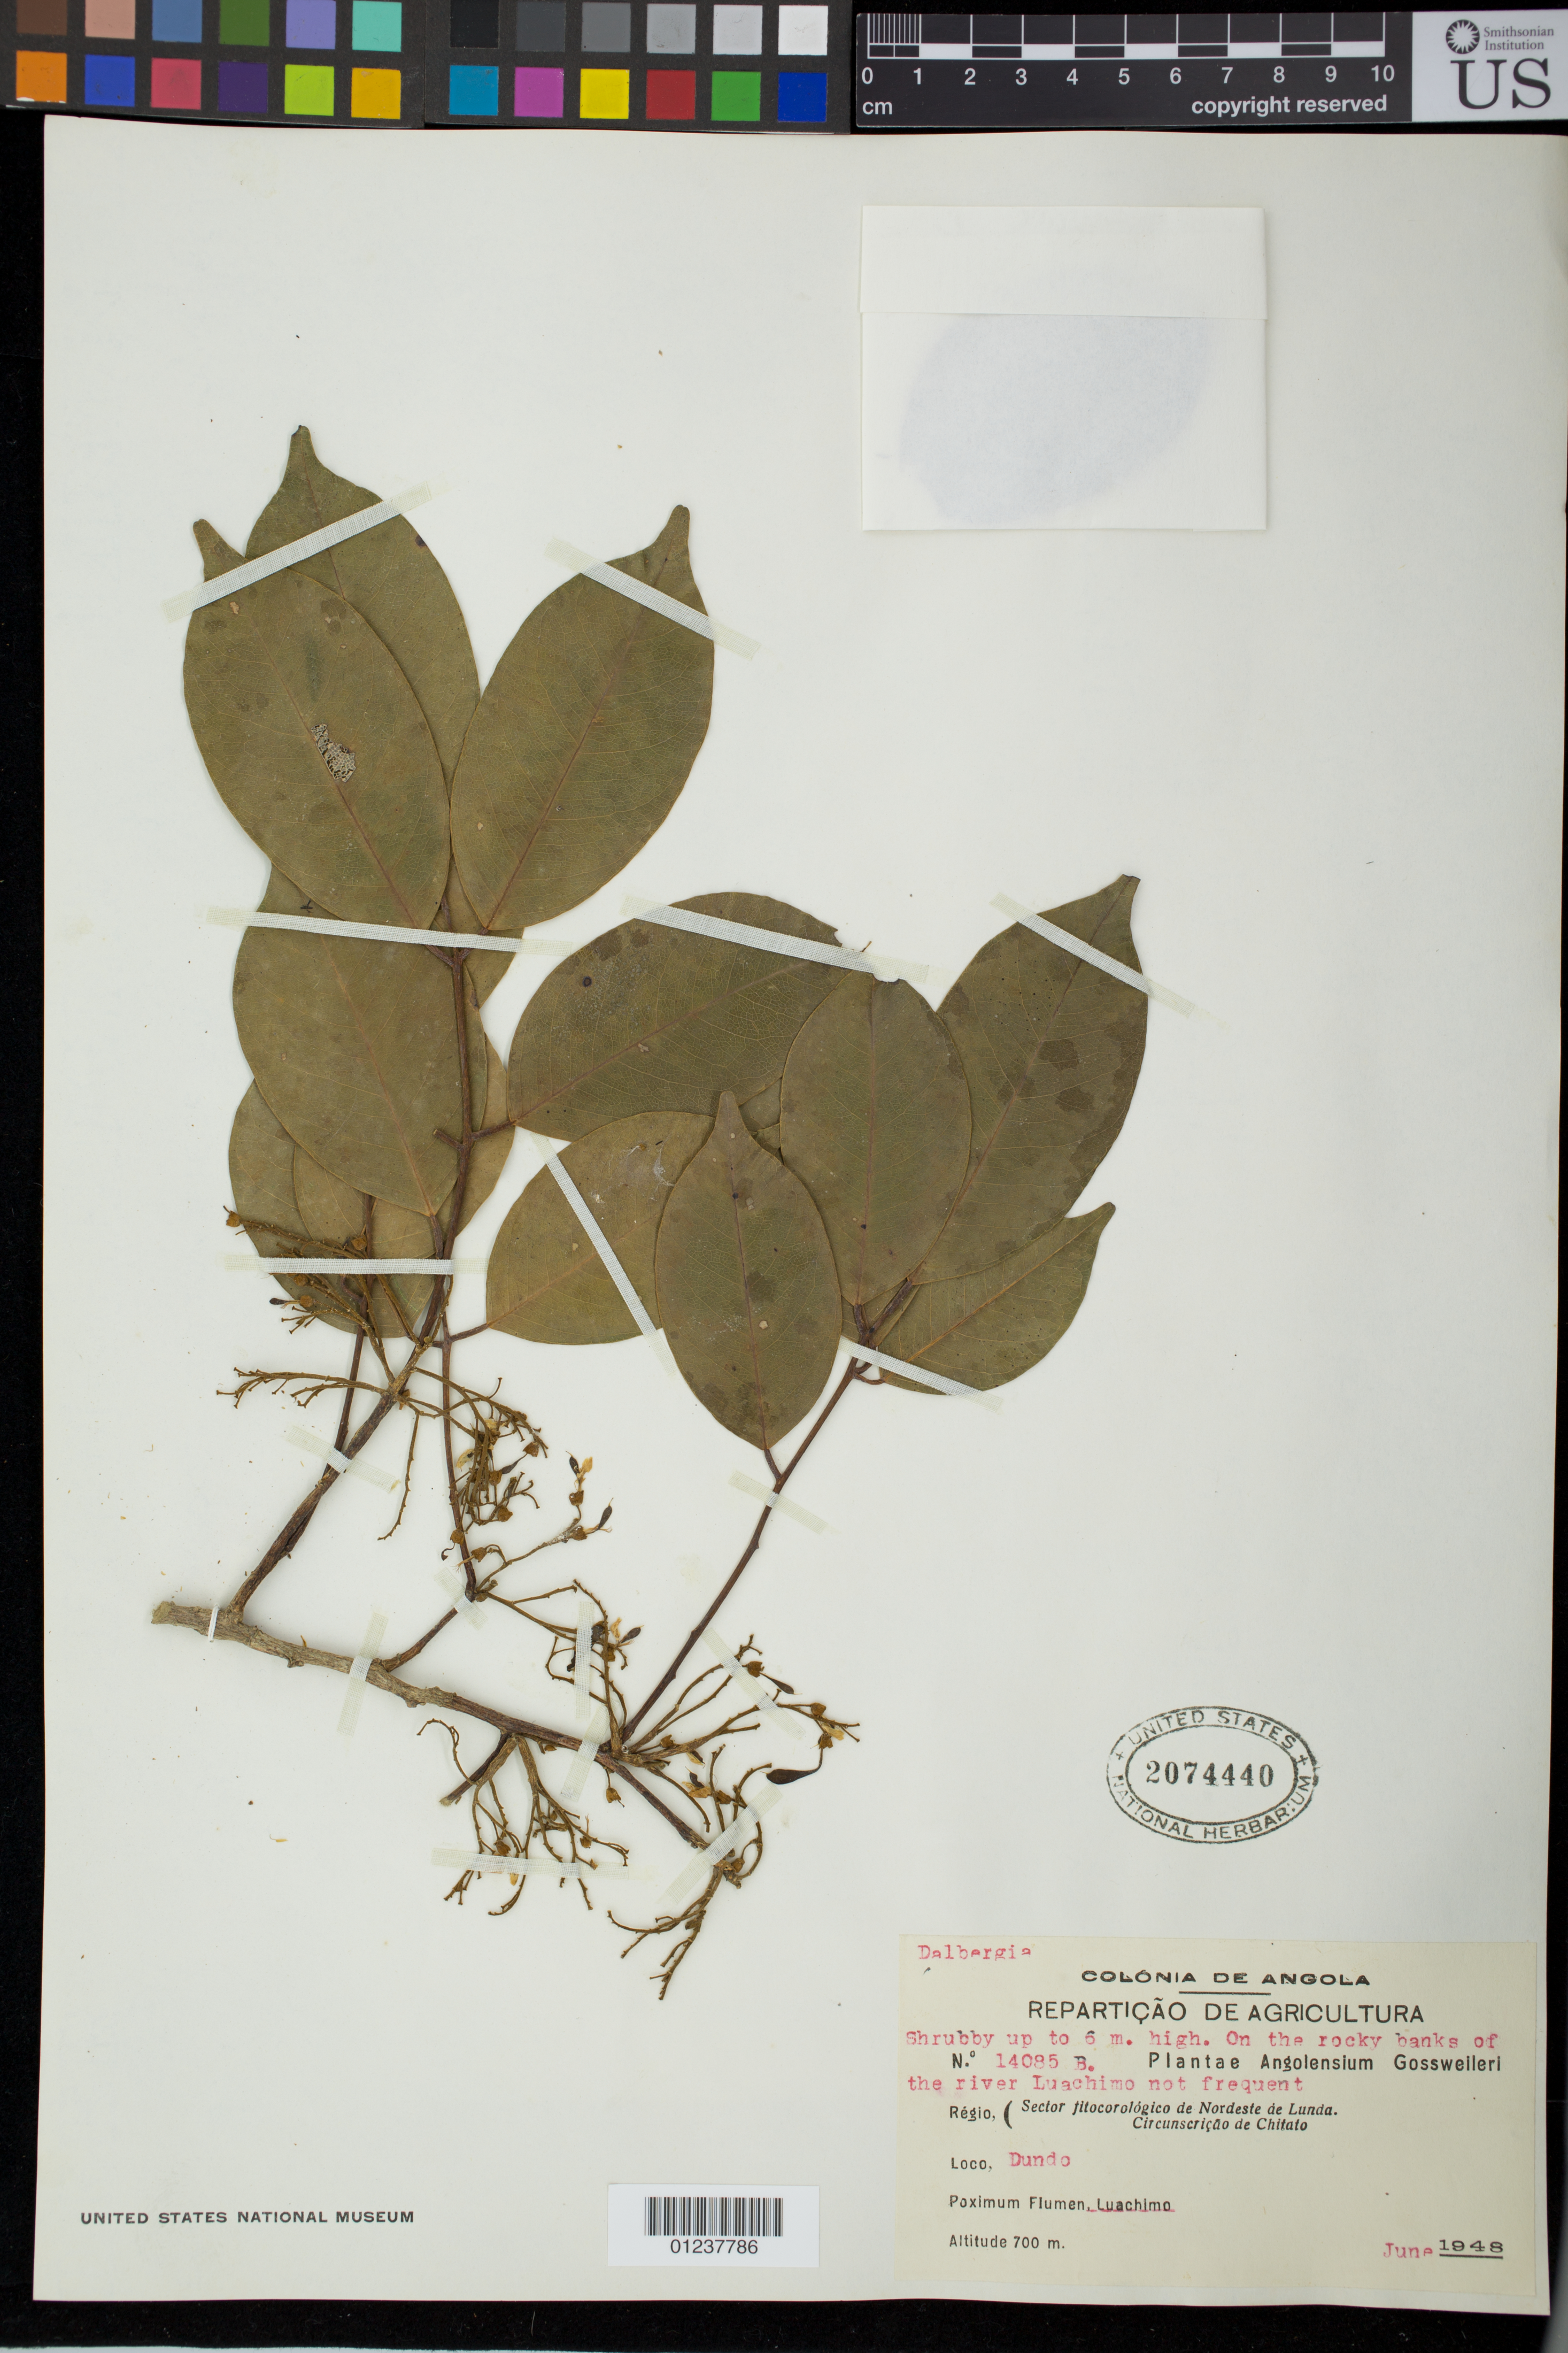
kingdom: Plantae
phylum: Tracheophyta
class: Magnoliopsida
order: Fabales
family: Fabaceae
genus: Dalbergia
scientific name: Dalbergia sp.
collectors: -. Gossweiler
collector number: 14085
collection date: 1948-06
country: Angola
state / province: Lunda Norte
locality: Regio, Sector fitocorologico de Nordeste de Lunda. Circunscricao de Chitato. Loco, Dundo.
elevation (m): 700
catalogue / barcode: US 2074440